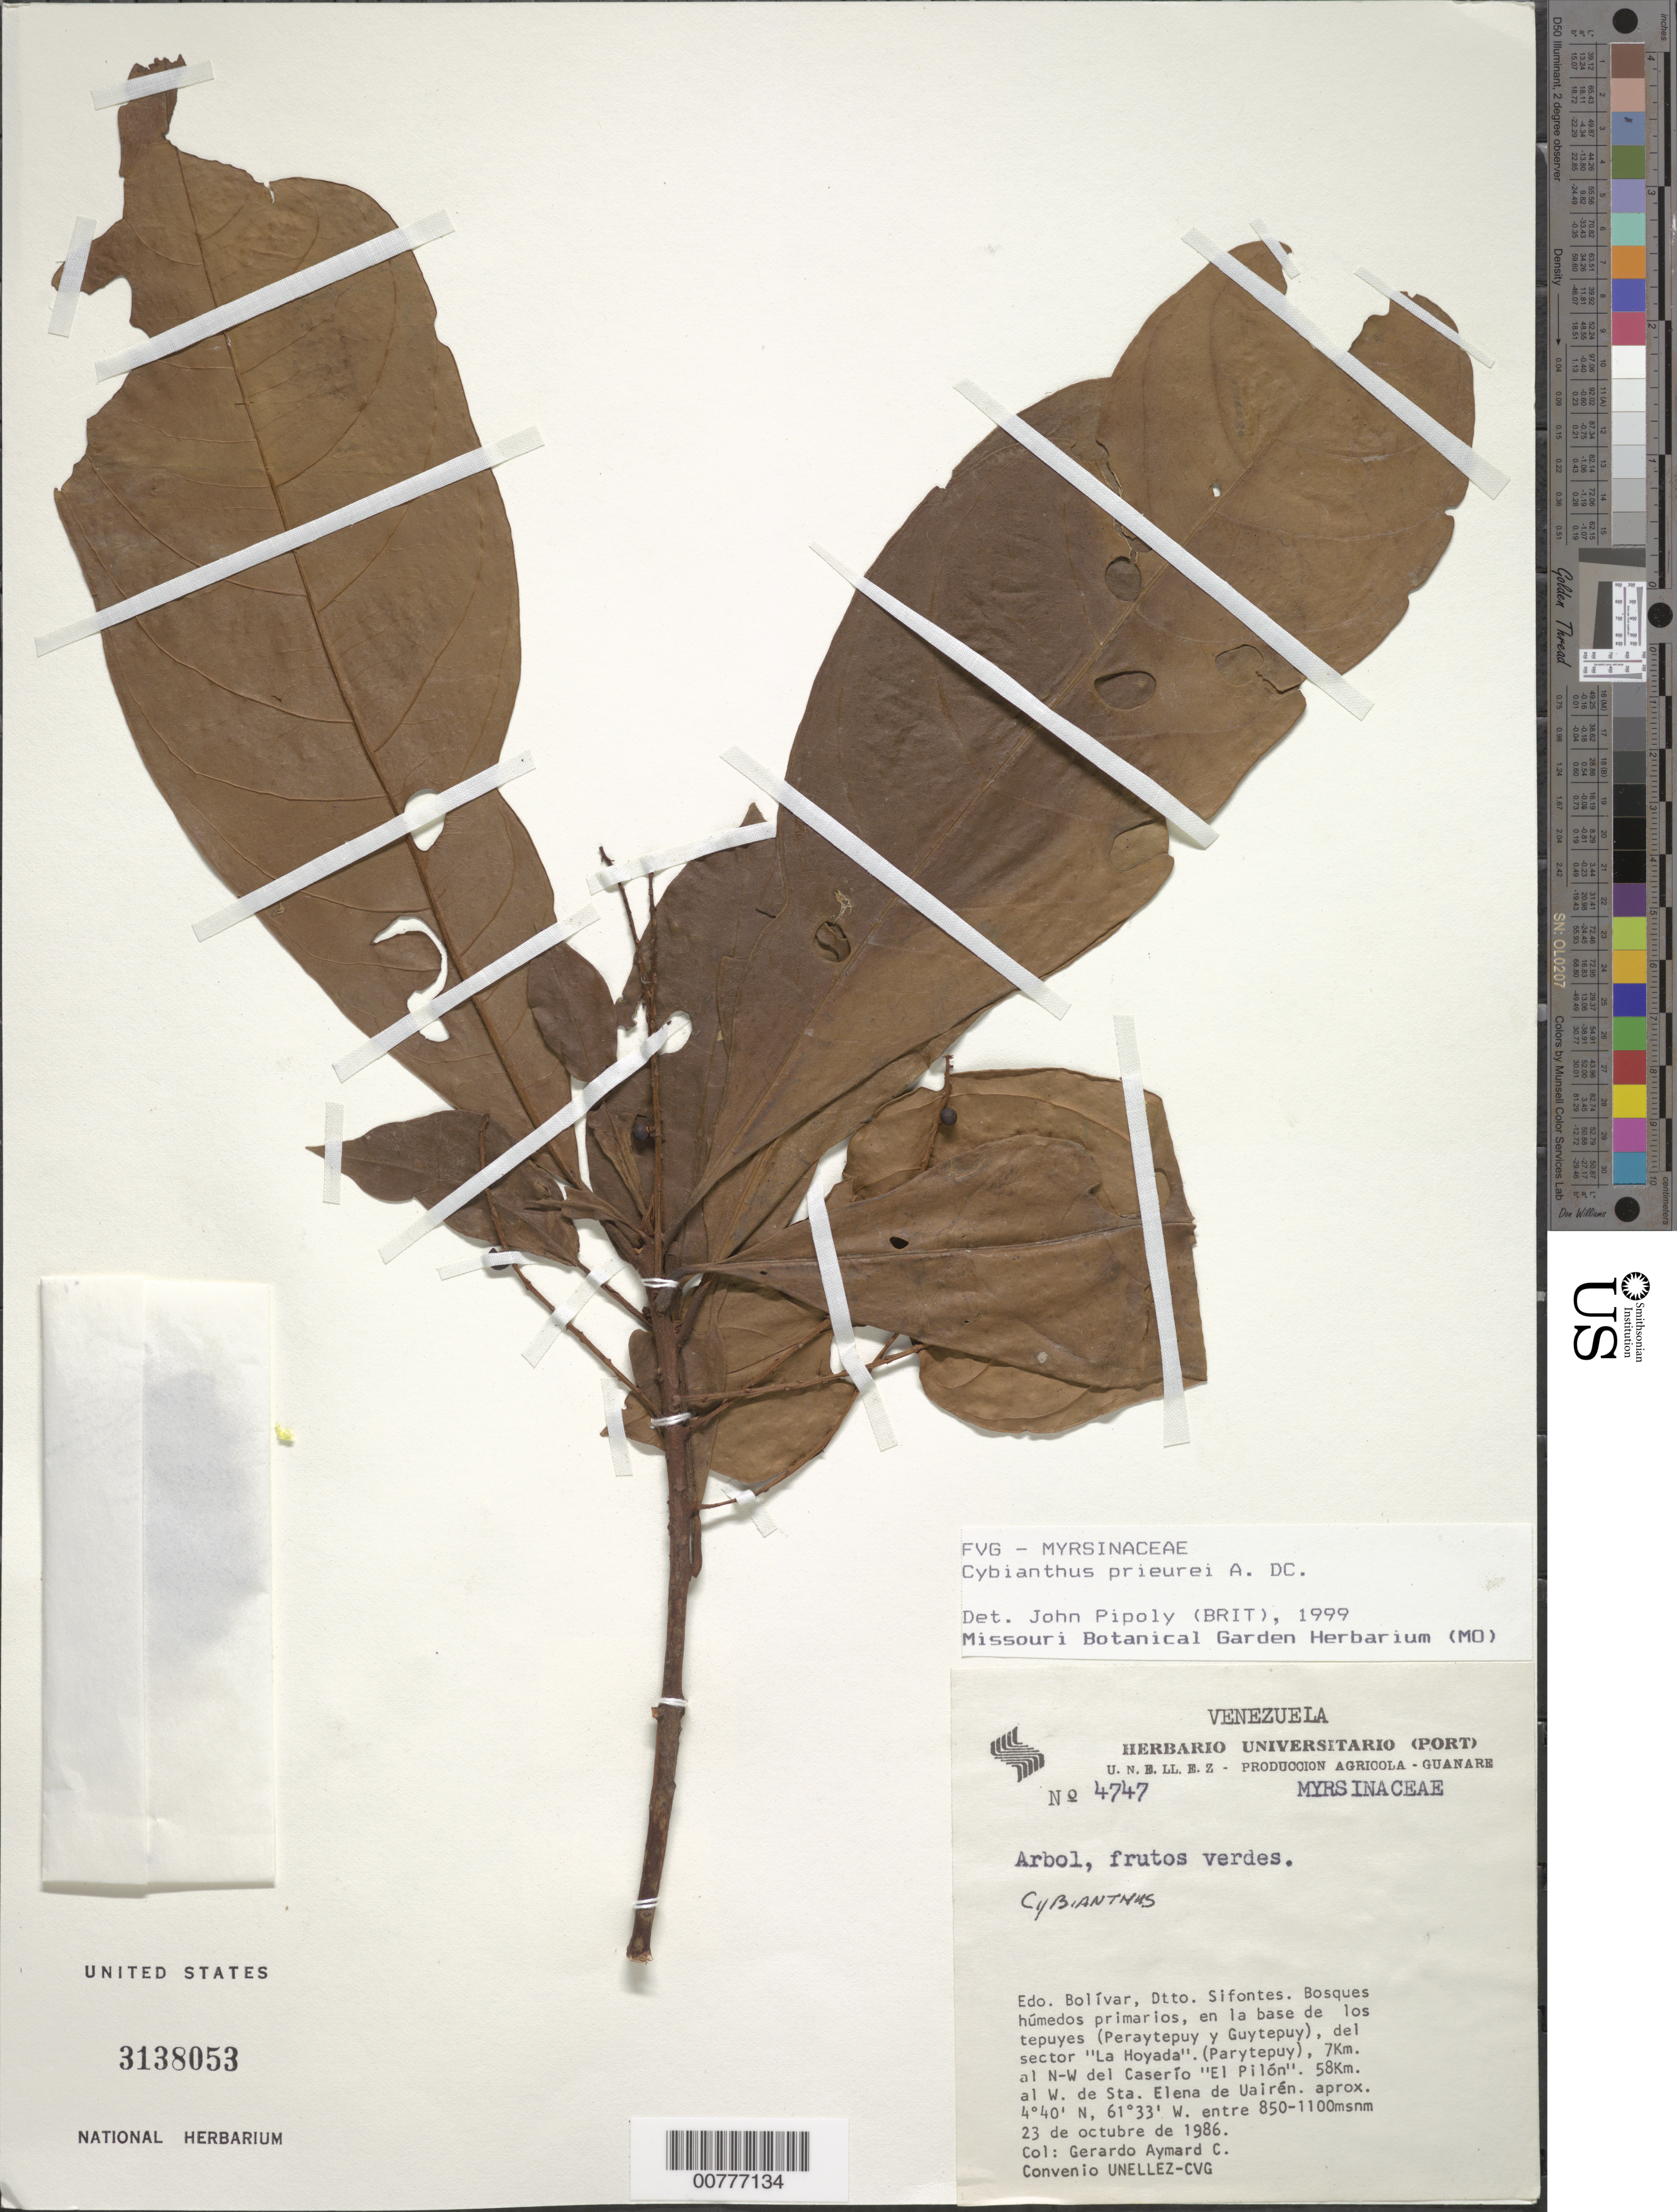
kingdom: Plantae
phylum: Tracheophyta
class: Magnoliopsida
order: Ericales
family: Primulaceae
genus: Cybianthus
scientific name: Cybianthus prieurii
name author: A. DC.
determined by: Pipoly, J. J., III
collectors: G. A. Aymard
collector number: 4747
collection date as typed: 23-Oct-86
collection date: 1986-10-23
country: Venezuela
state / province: Bolívar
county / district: Sifontes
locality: Caserío "El Piló", 7 km NW of, 58 km W of Sta. Elena de Uairén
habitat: Wet primary forest at base of tepui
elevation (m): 850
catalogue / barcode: US 3138053